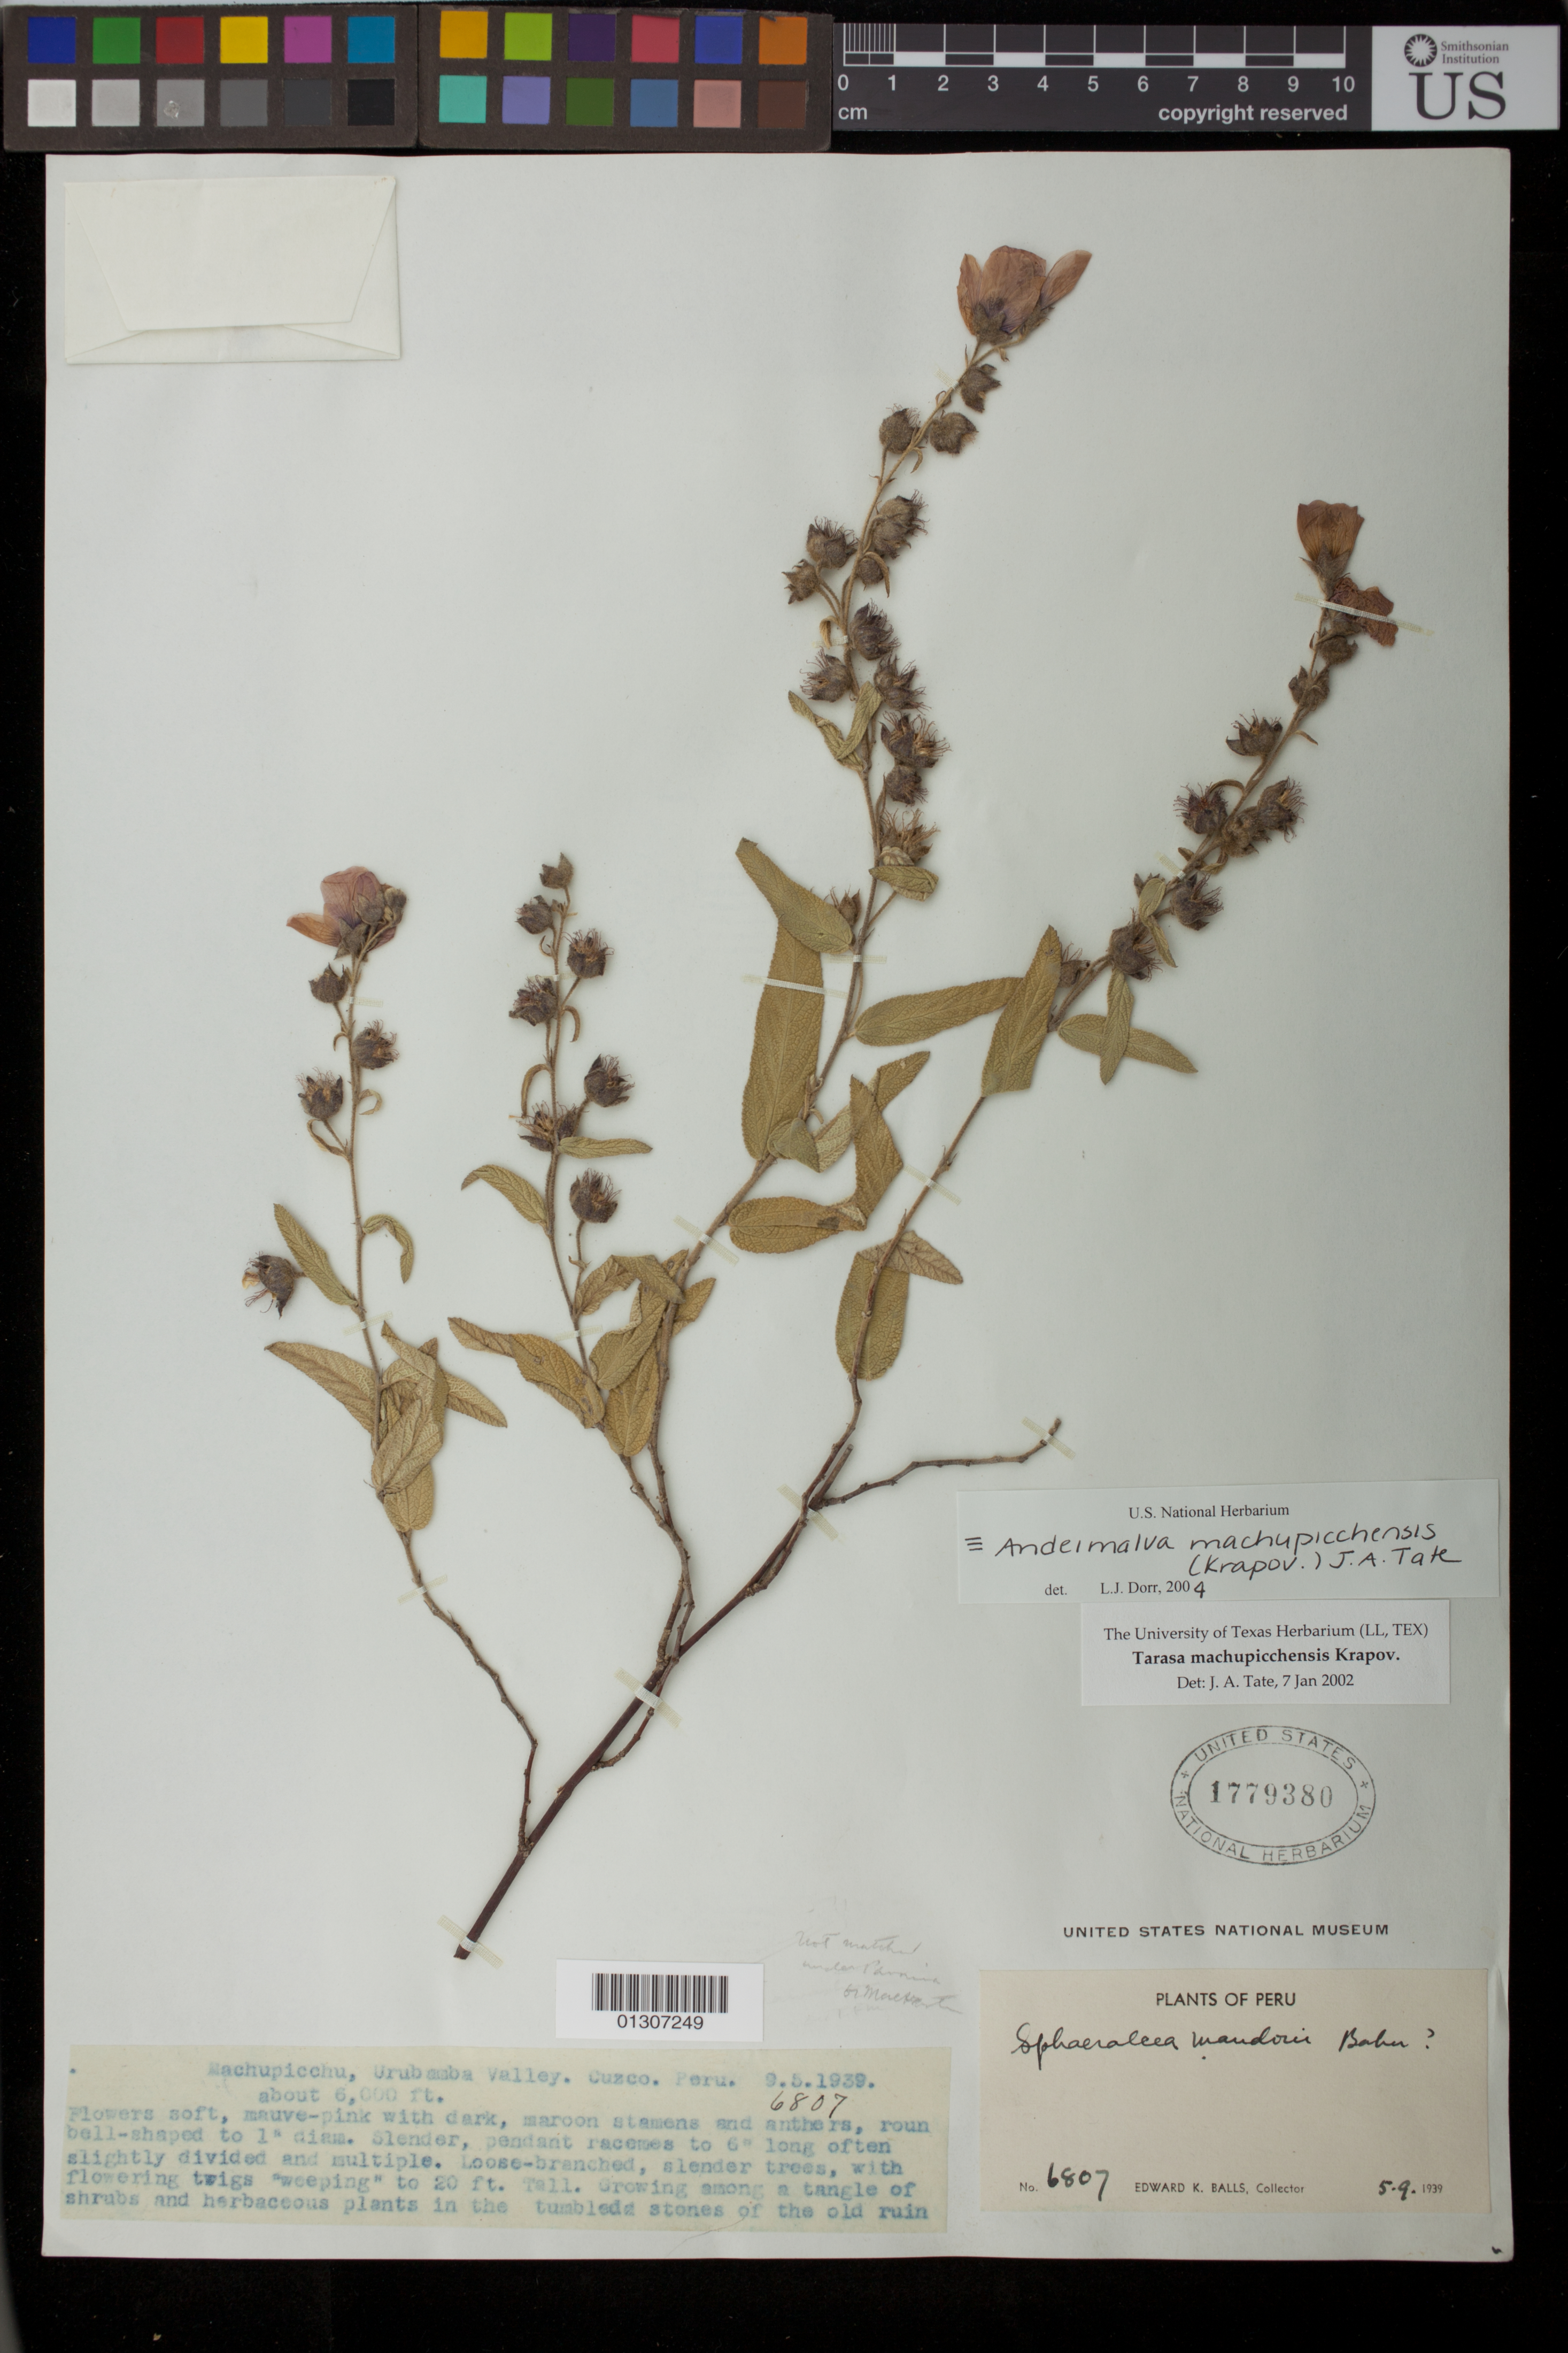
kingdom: Plantae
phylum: Tracheophyta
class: Magnoliopsida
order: Malvales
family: Malvaceae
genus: Andeimalva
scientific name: Andeimalva machupicchensis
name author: (Krapov.) J. A. Tate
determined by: Dorr, L. J., (BOT), Smithsonian Institution - National Museum of Natural History (UNITED STATES)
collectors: E. K. Balls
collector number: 6807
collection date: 1939-05-09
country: Peru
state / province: Cusco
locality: Machupiccu, Urubamba Valley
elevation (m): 1829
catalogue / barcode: US 1779380